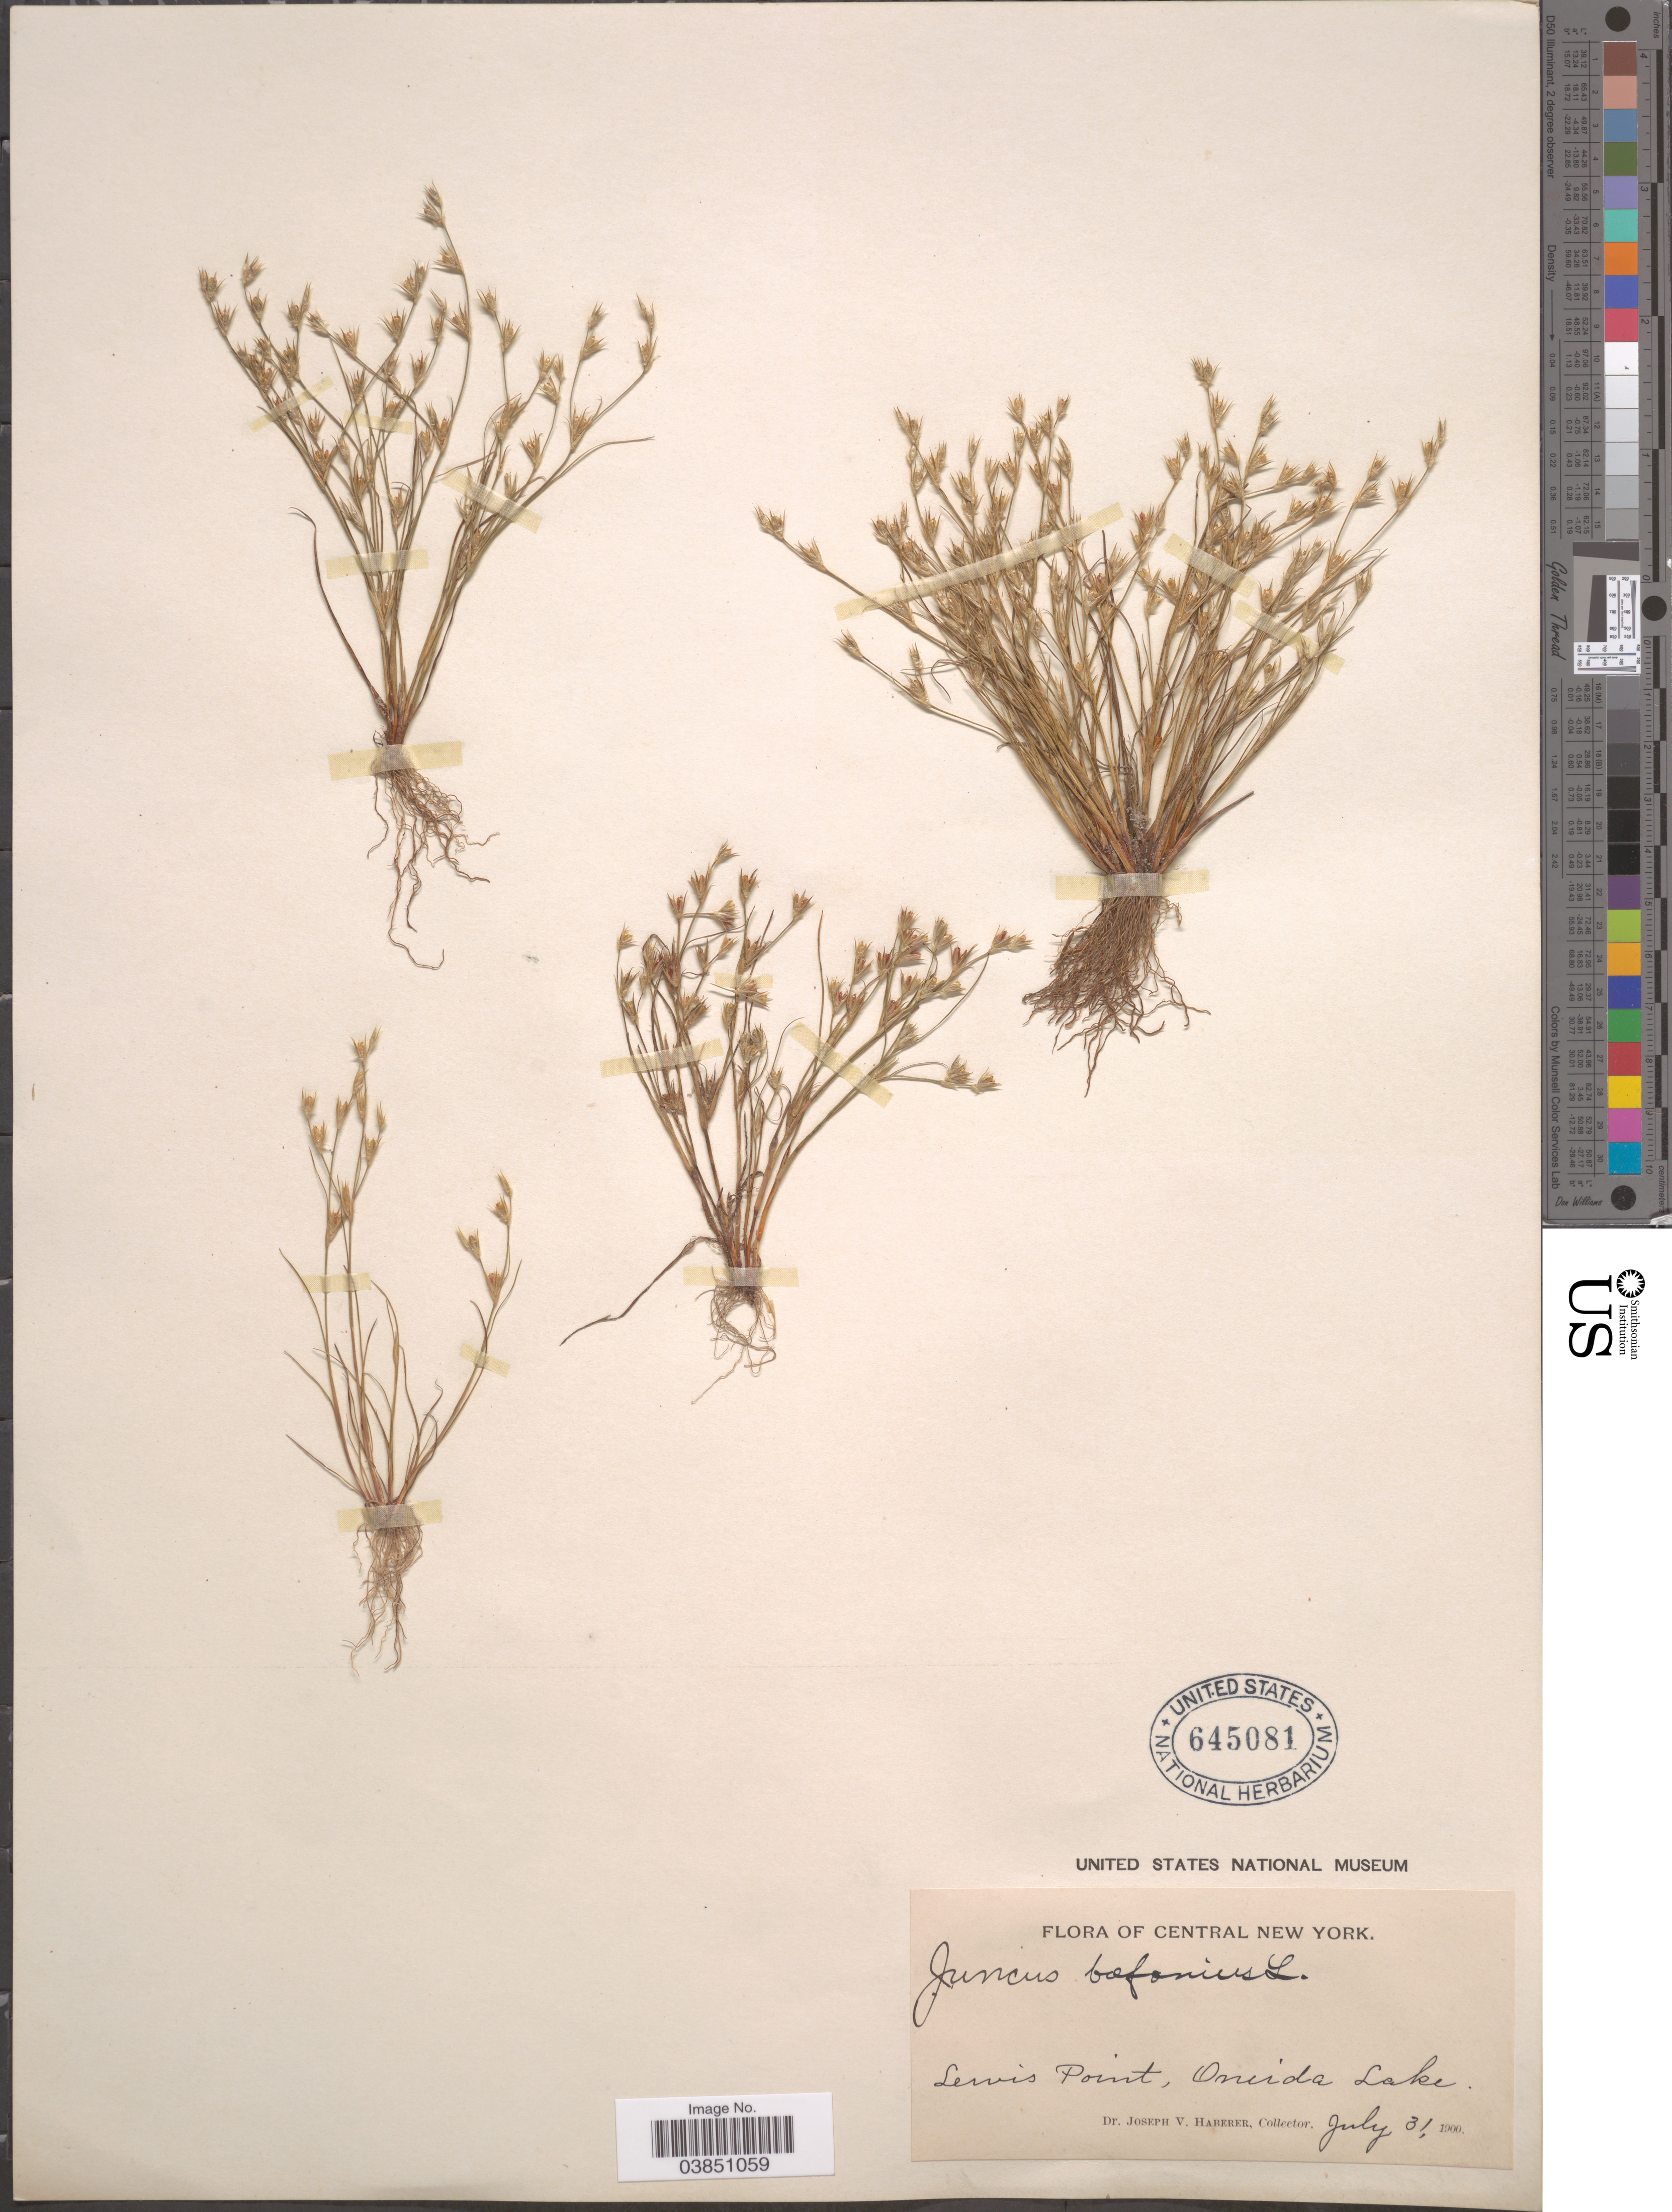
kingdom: Plantae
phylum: Tracheophyta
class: Liliopsida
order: Poales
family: Juncaceae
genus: Juncus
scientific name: Juncus bufonius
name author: L.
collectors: J. V. Haberer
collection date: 1900-07-31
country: United States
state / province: New York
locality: Central New York. Lewis Point, Oneida Lake.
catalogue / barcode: US 645081